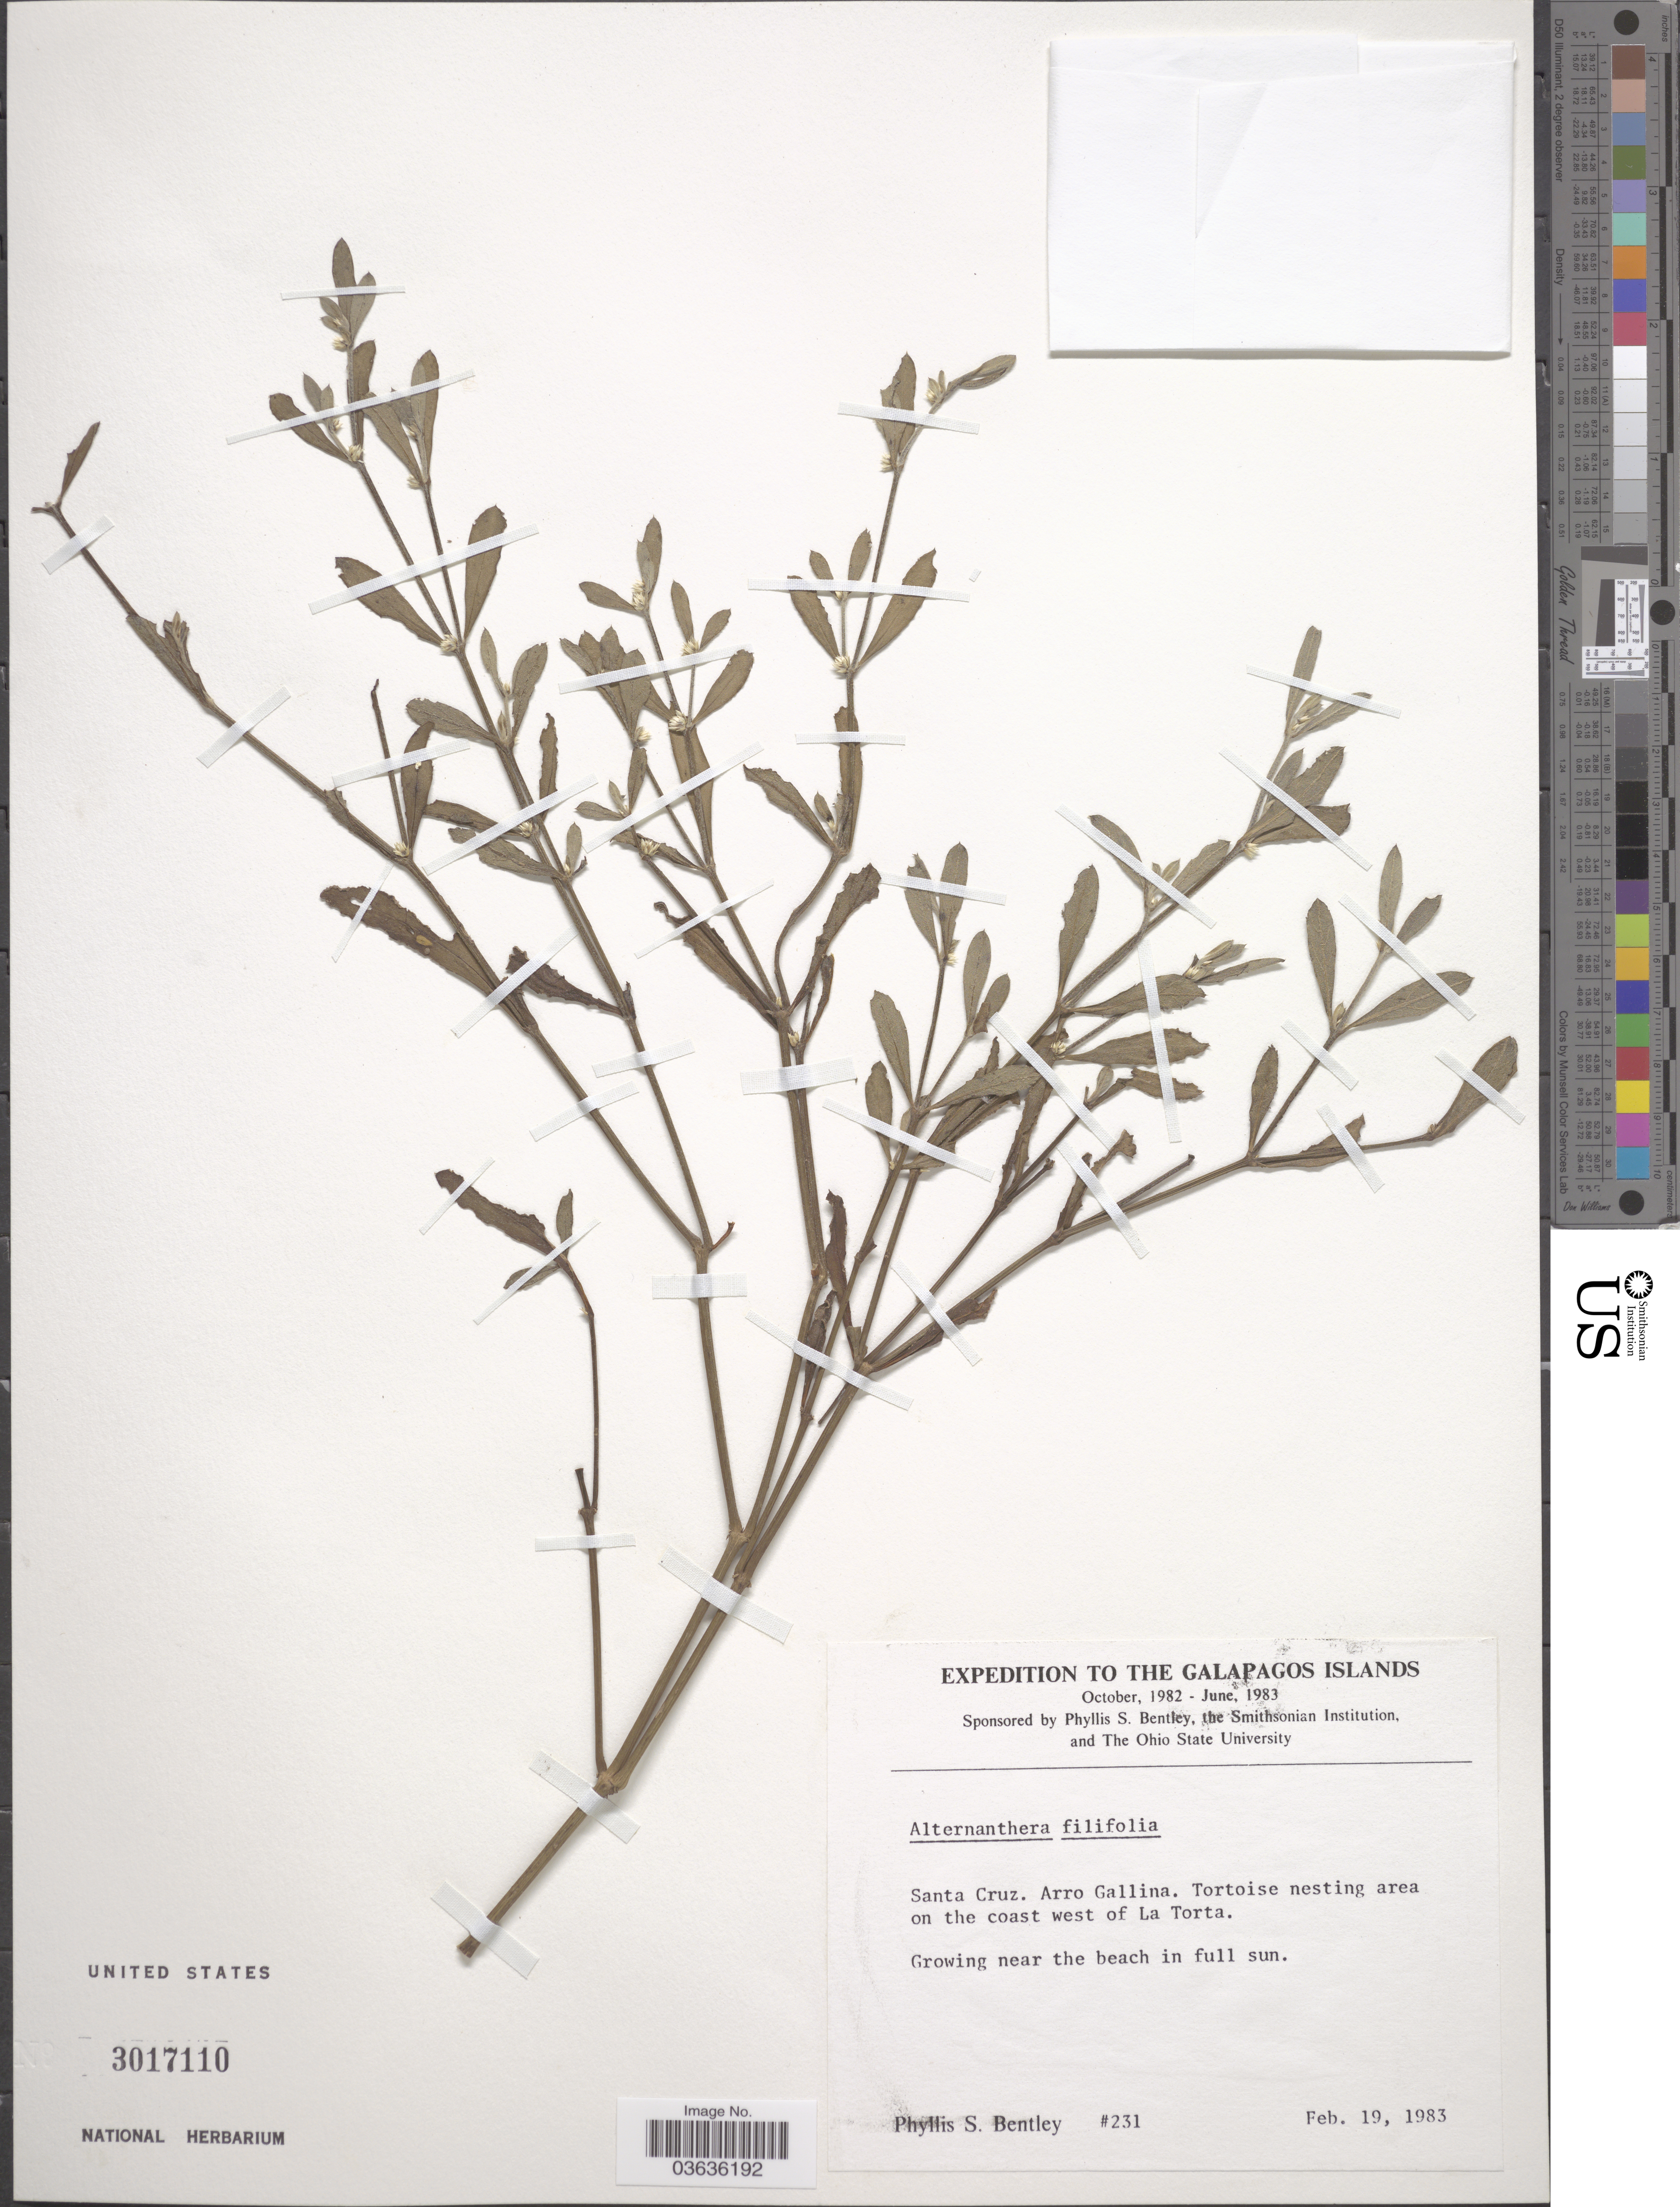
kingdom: Plantae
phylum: Tracheophyta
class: Magnoliopsida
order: Caryophyllales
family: Amaranthaceae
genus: Alternanthera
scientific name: Alternanthera filifolia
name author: (Hook. f.) J.T. Howell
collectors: P. S. Bentley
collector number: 231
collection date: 1983-02-19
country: Ecuador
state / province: Colón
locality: The Galapagos Islands. Santa Cruz. Arro Gallina. Tortoise nesting area on the coast west of La Torta.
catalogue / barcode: US 3017110